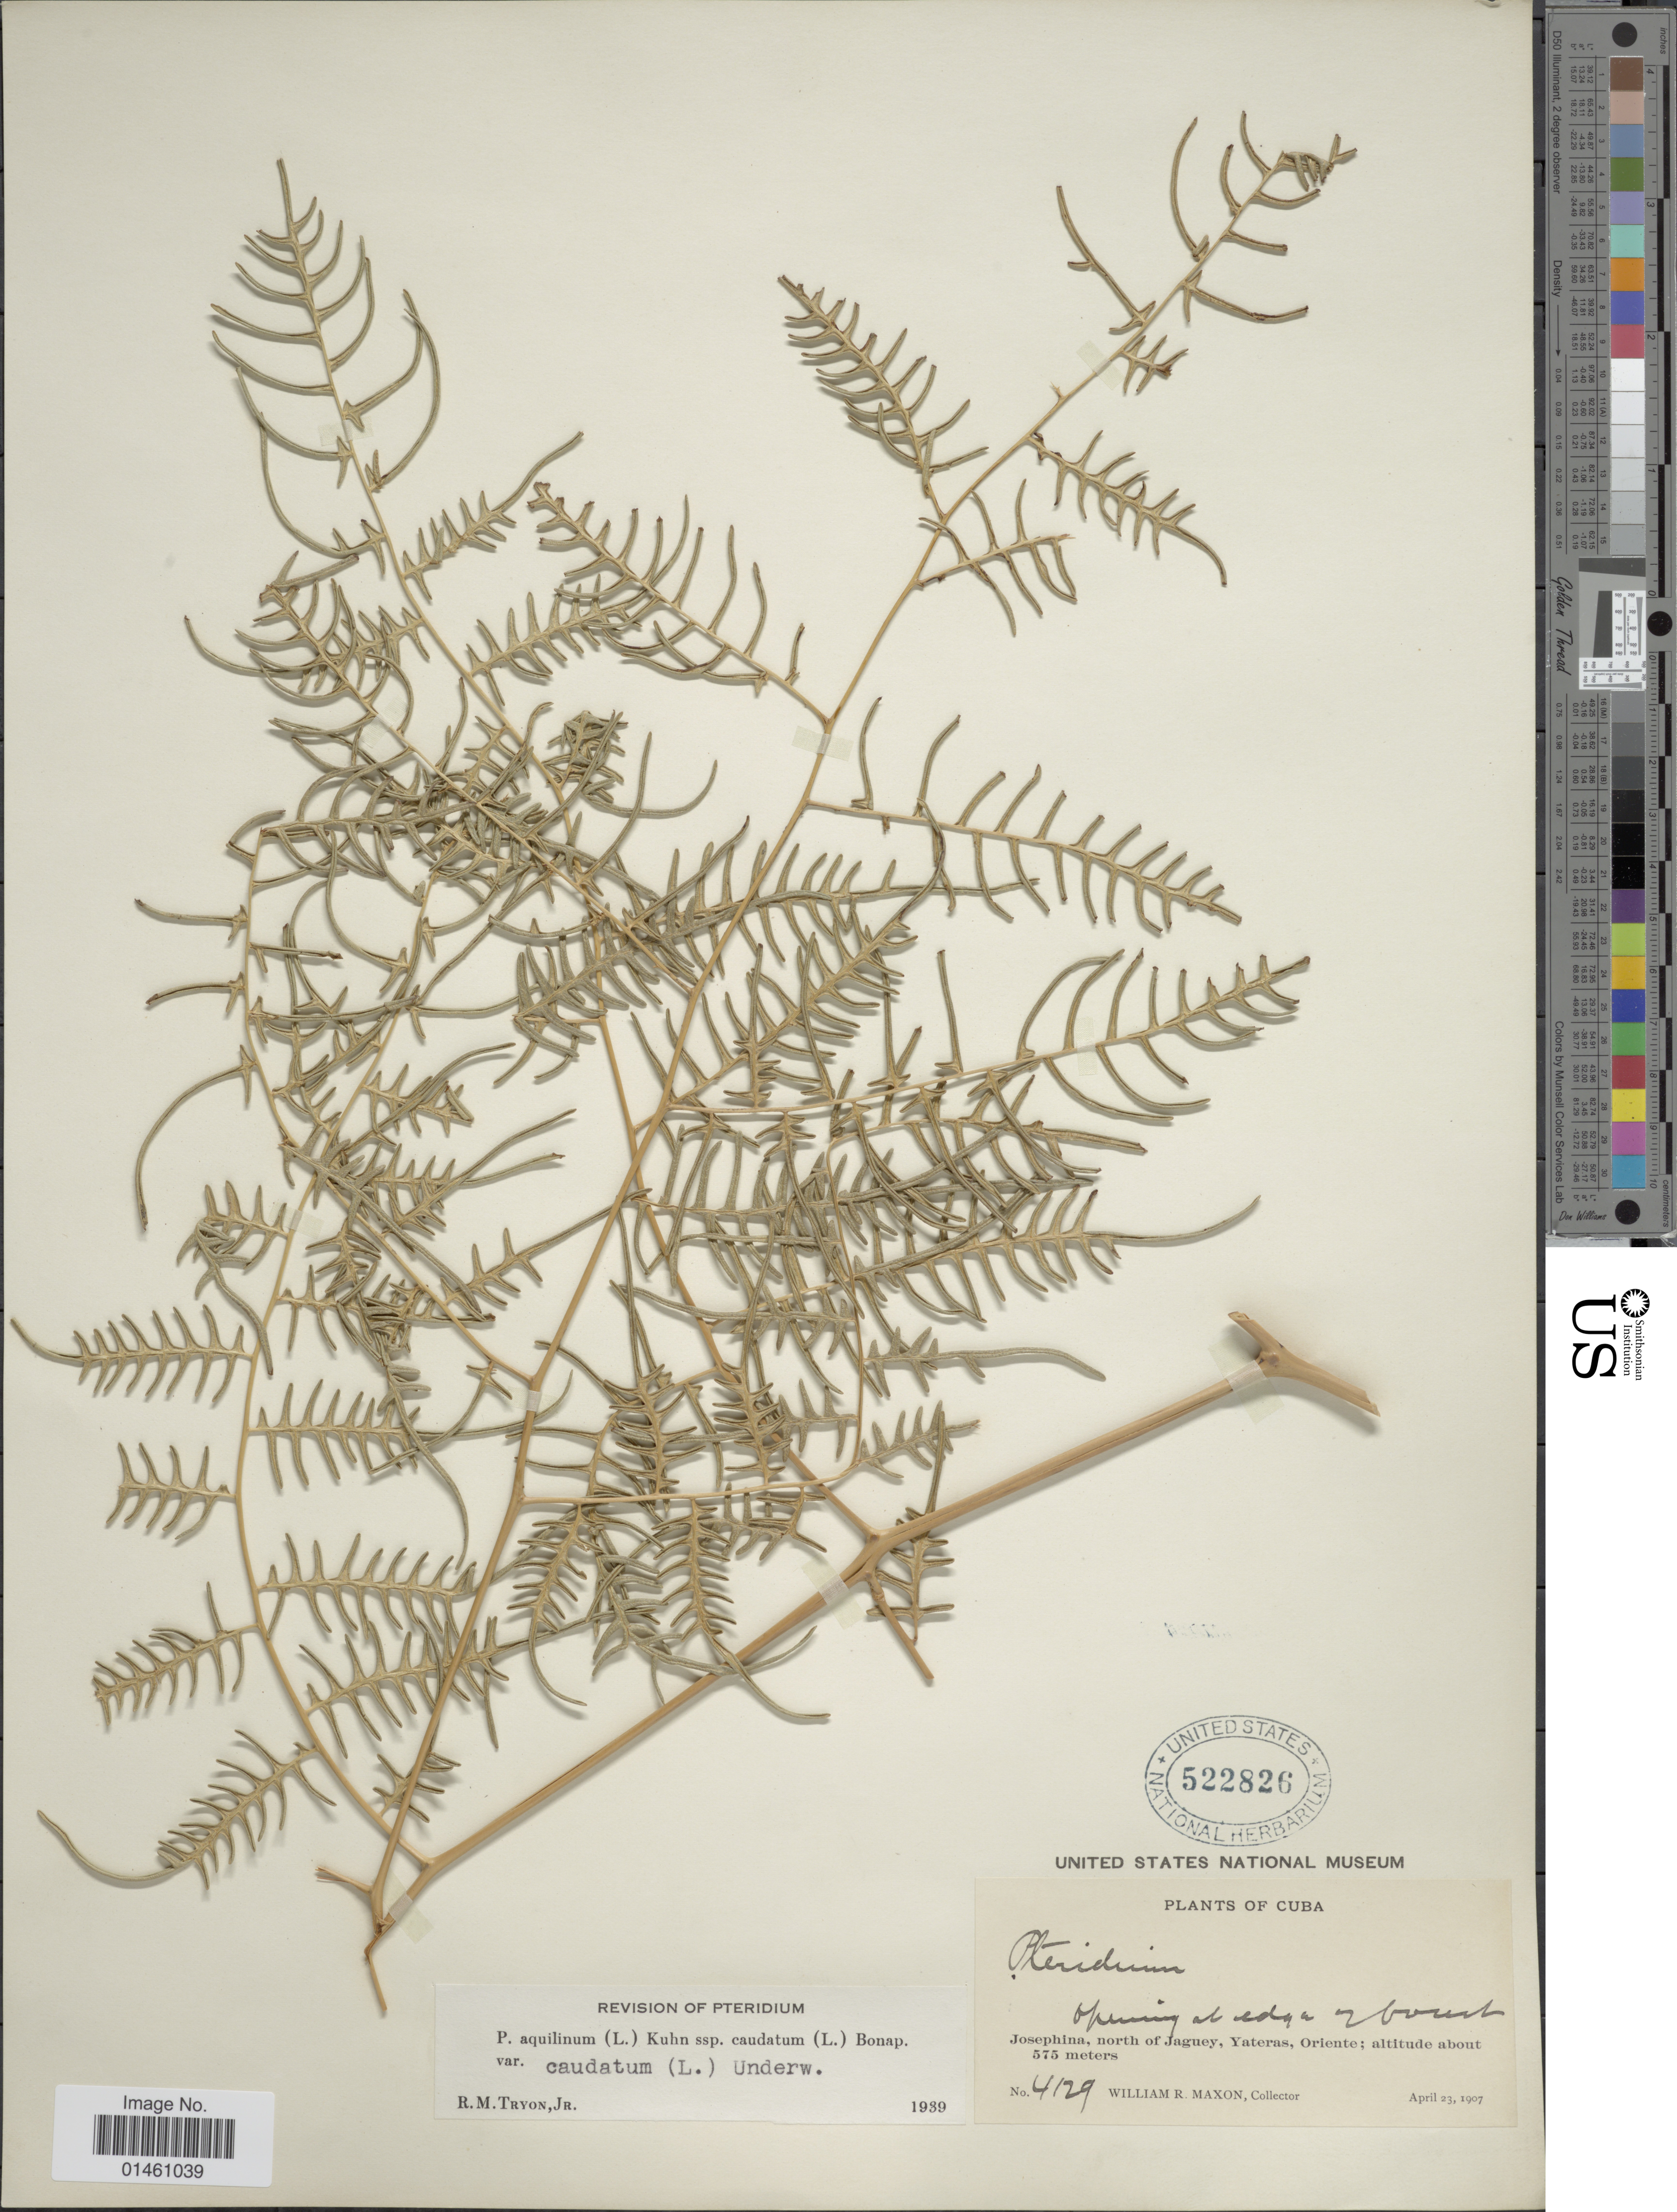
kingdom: Plantae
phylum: Tracheophyta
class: Polypodiopsida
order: Polypodiales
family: Dennstaedtiaceae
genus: Pteridium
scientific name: Pteridium caudatum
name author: (L.) Maxon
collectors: W. R. Maxon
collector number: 4129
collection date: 1907-04-23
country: Cuba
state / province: Oriente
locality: Josephina, north of Jaguey, Yateras.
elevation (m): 575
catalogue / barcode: US 522826